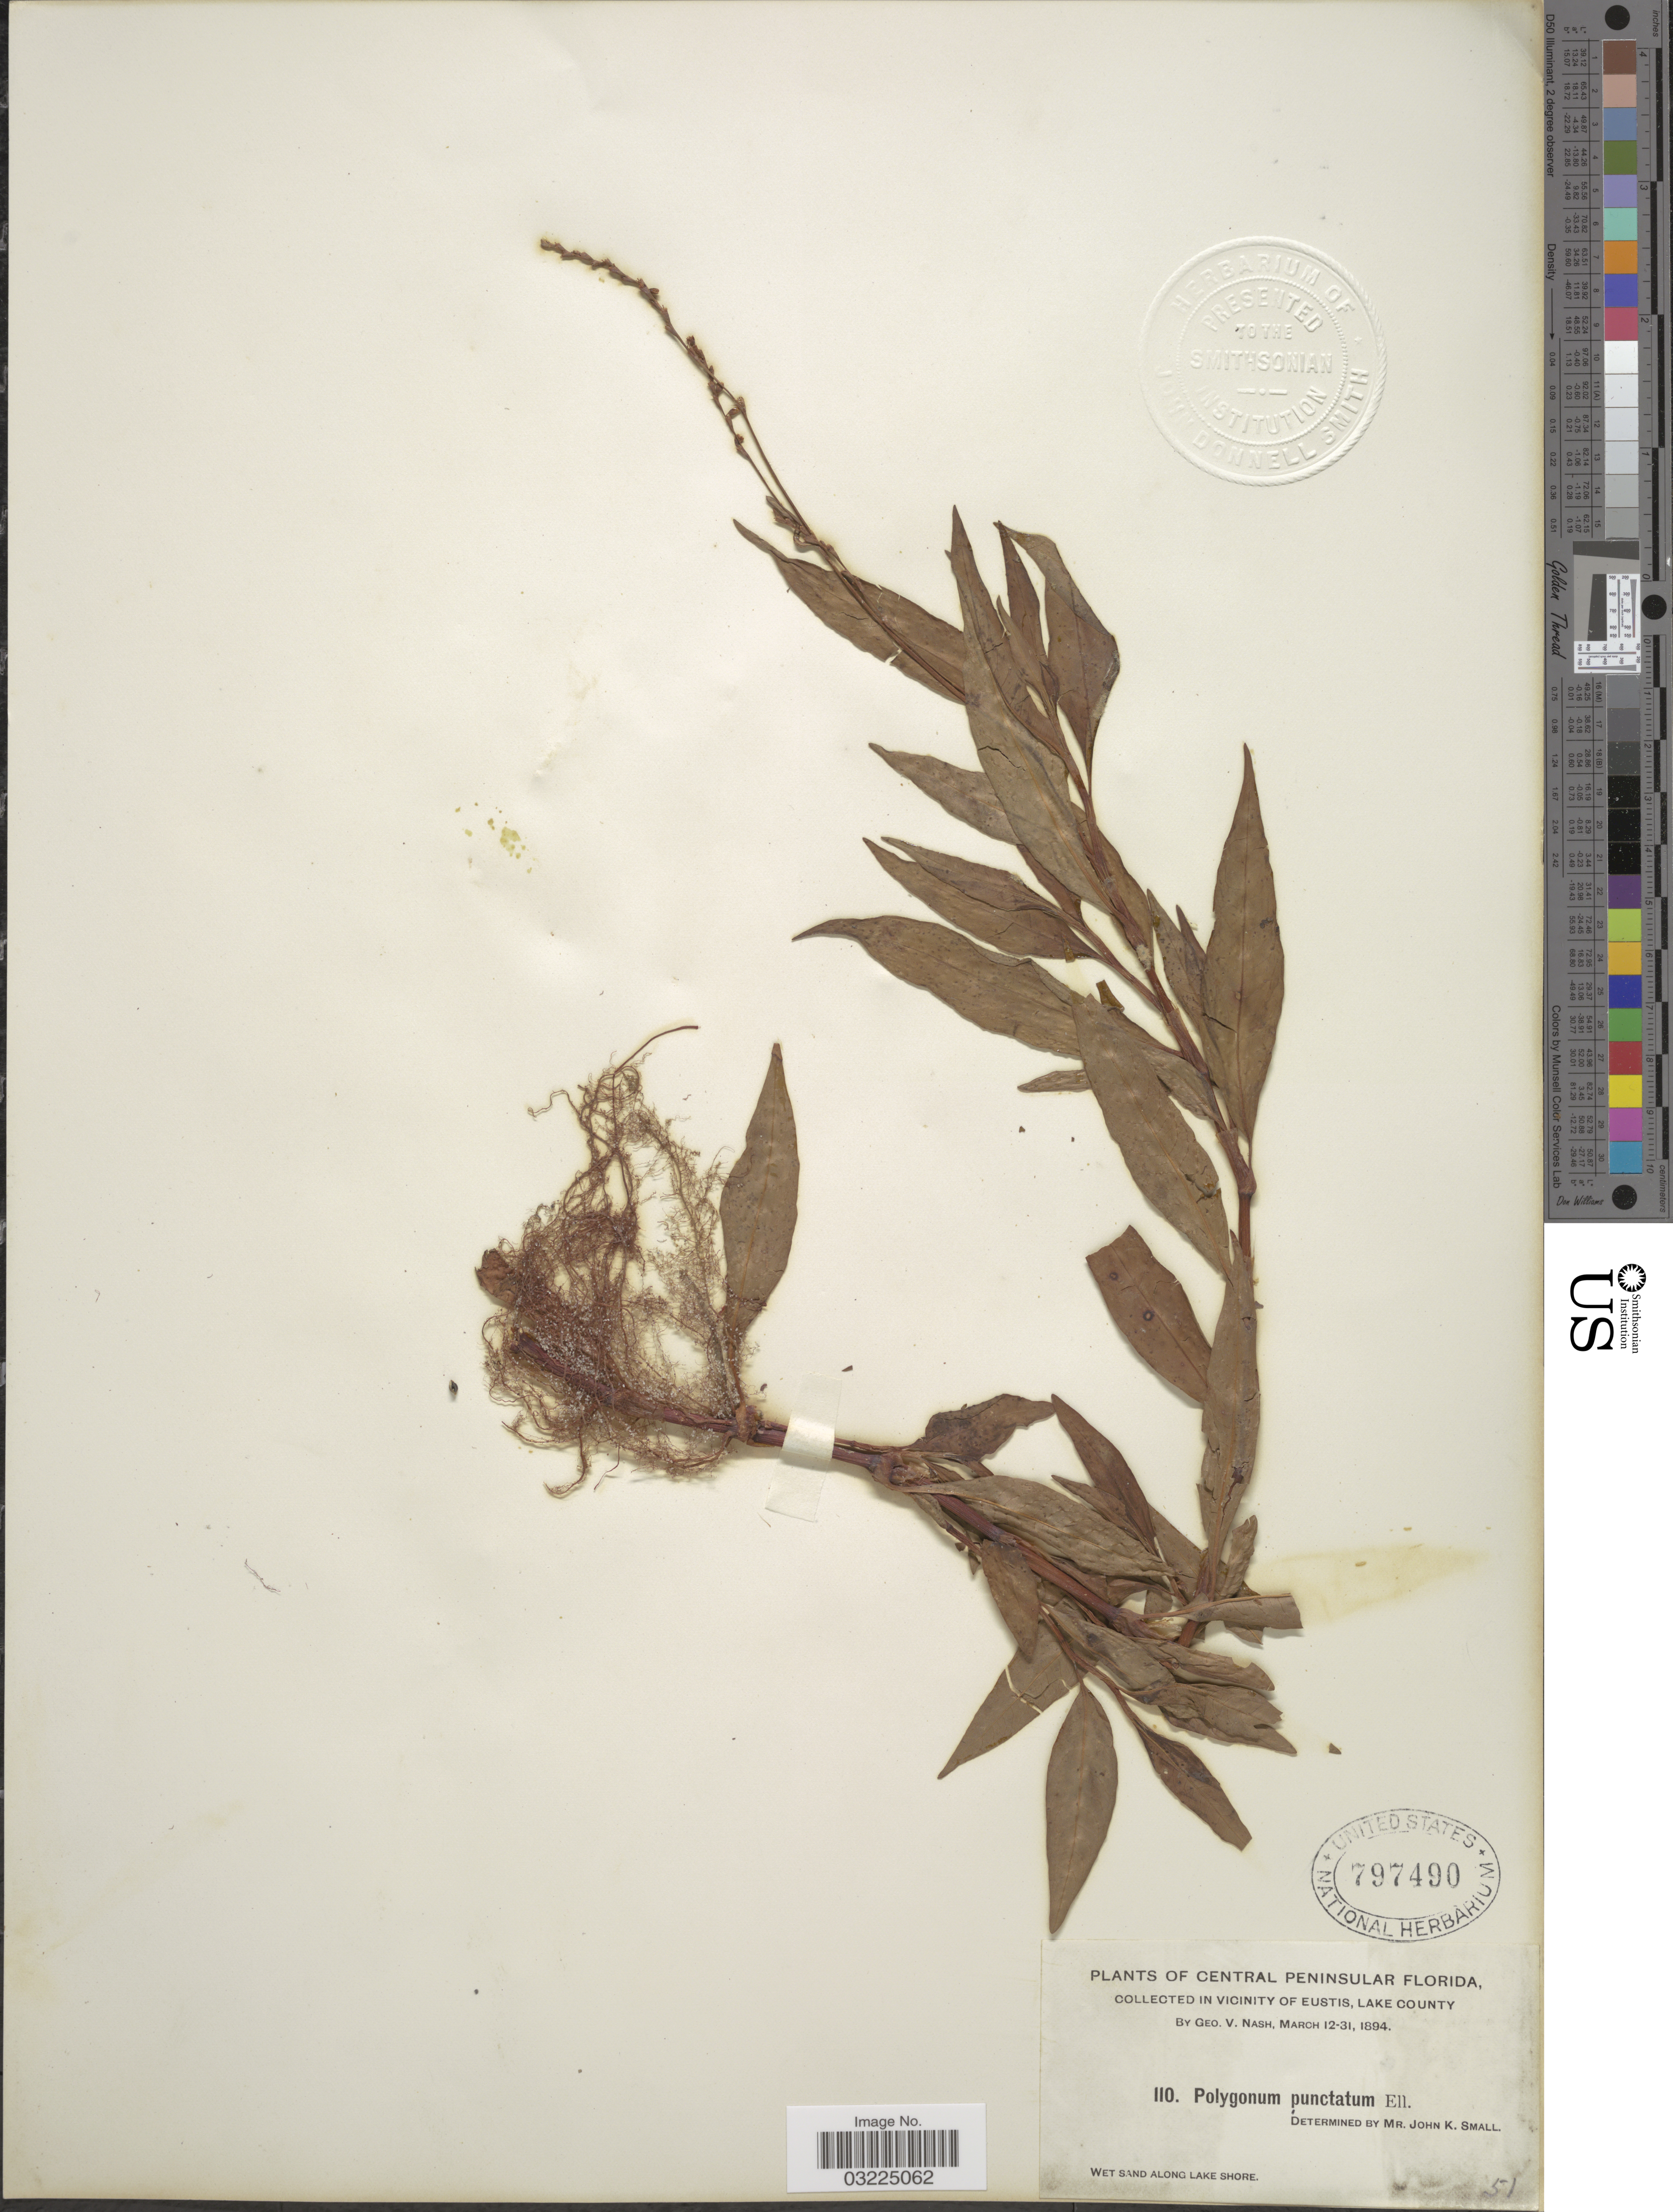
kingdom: Plantae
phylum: Tracheophyta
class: Magnoliopsida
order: Caryophyllales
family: Polygonaceae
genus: Persicaria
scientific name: Persicaria punctata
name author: (Elliott) Small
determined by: Atha, D. E.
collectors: G. V. Nash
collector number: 110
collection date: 1894-03-12/1894-03-31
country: United States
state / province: Florida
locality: Central Peninsula Florida, Vicinity of Eustis, Lake Co., Wet sand along Lake Shore.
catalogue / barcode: US 797490